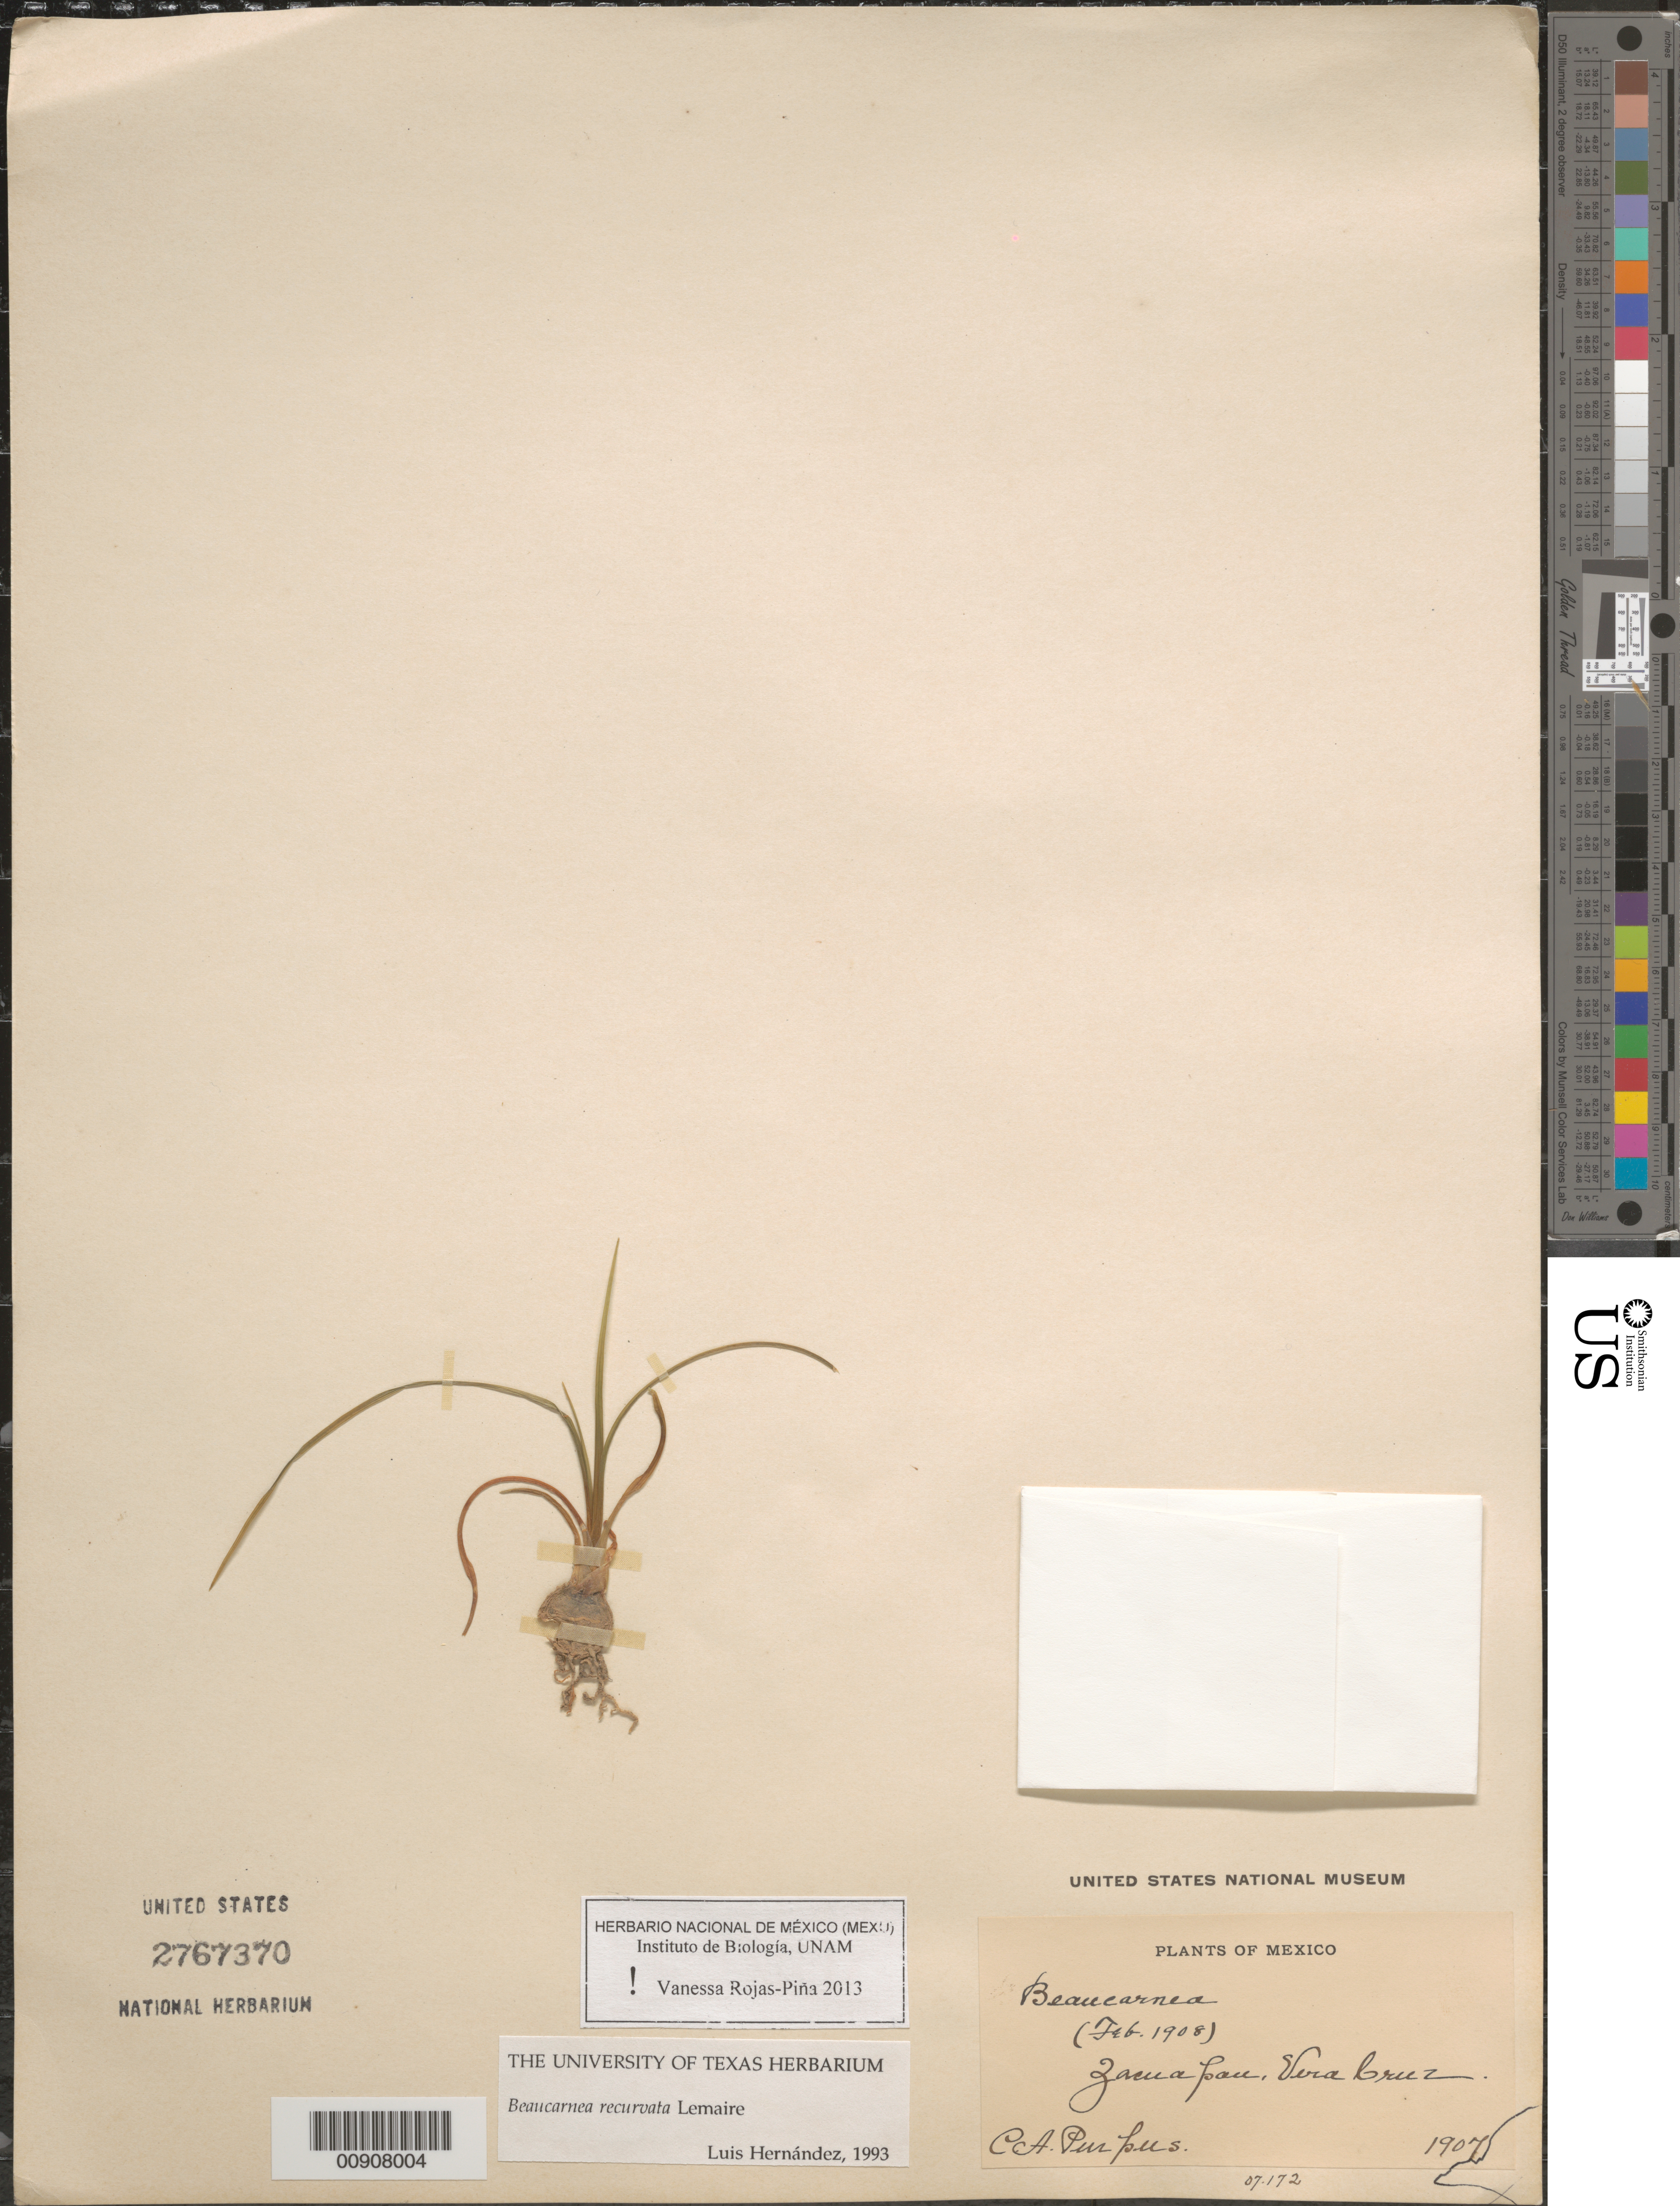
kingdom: Plantae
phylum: Tracheophyta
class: Liliopsida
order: Asparagales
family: Asparagaceae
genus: Beaucarnea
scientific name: Beaucarnea recurvata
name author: Lem.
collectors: C. A. Purpus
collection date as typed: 1907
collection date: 1907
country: Mexico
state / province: Veracruz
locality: Zacuapan, Veracruz.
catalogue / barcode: US 2767370